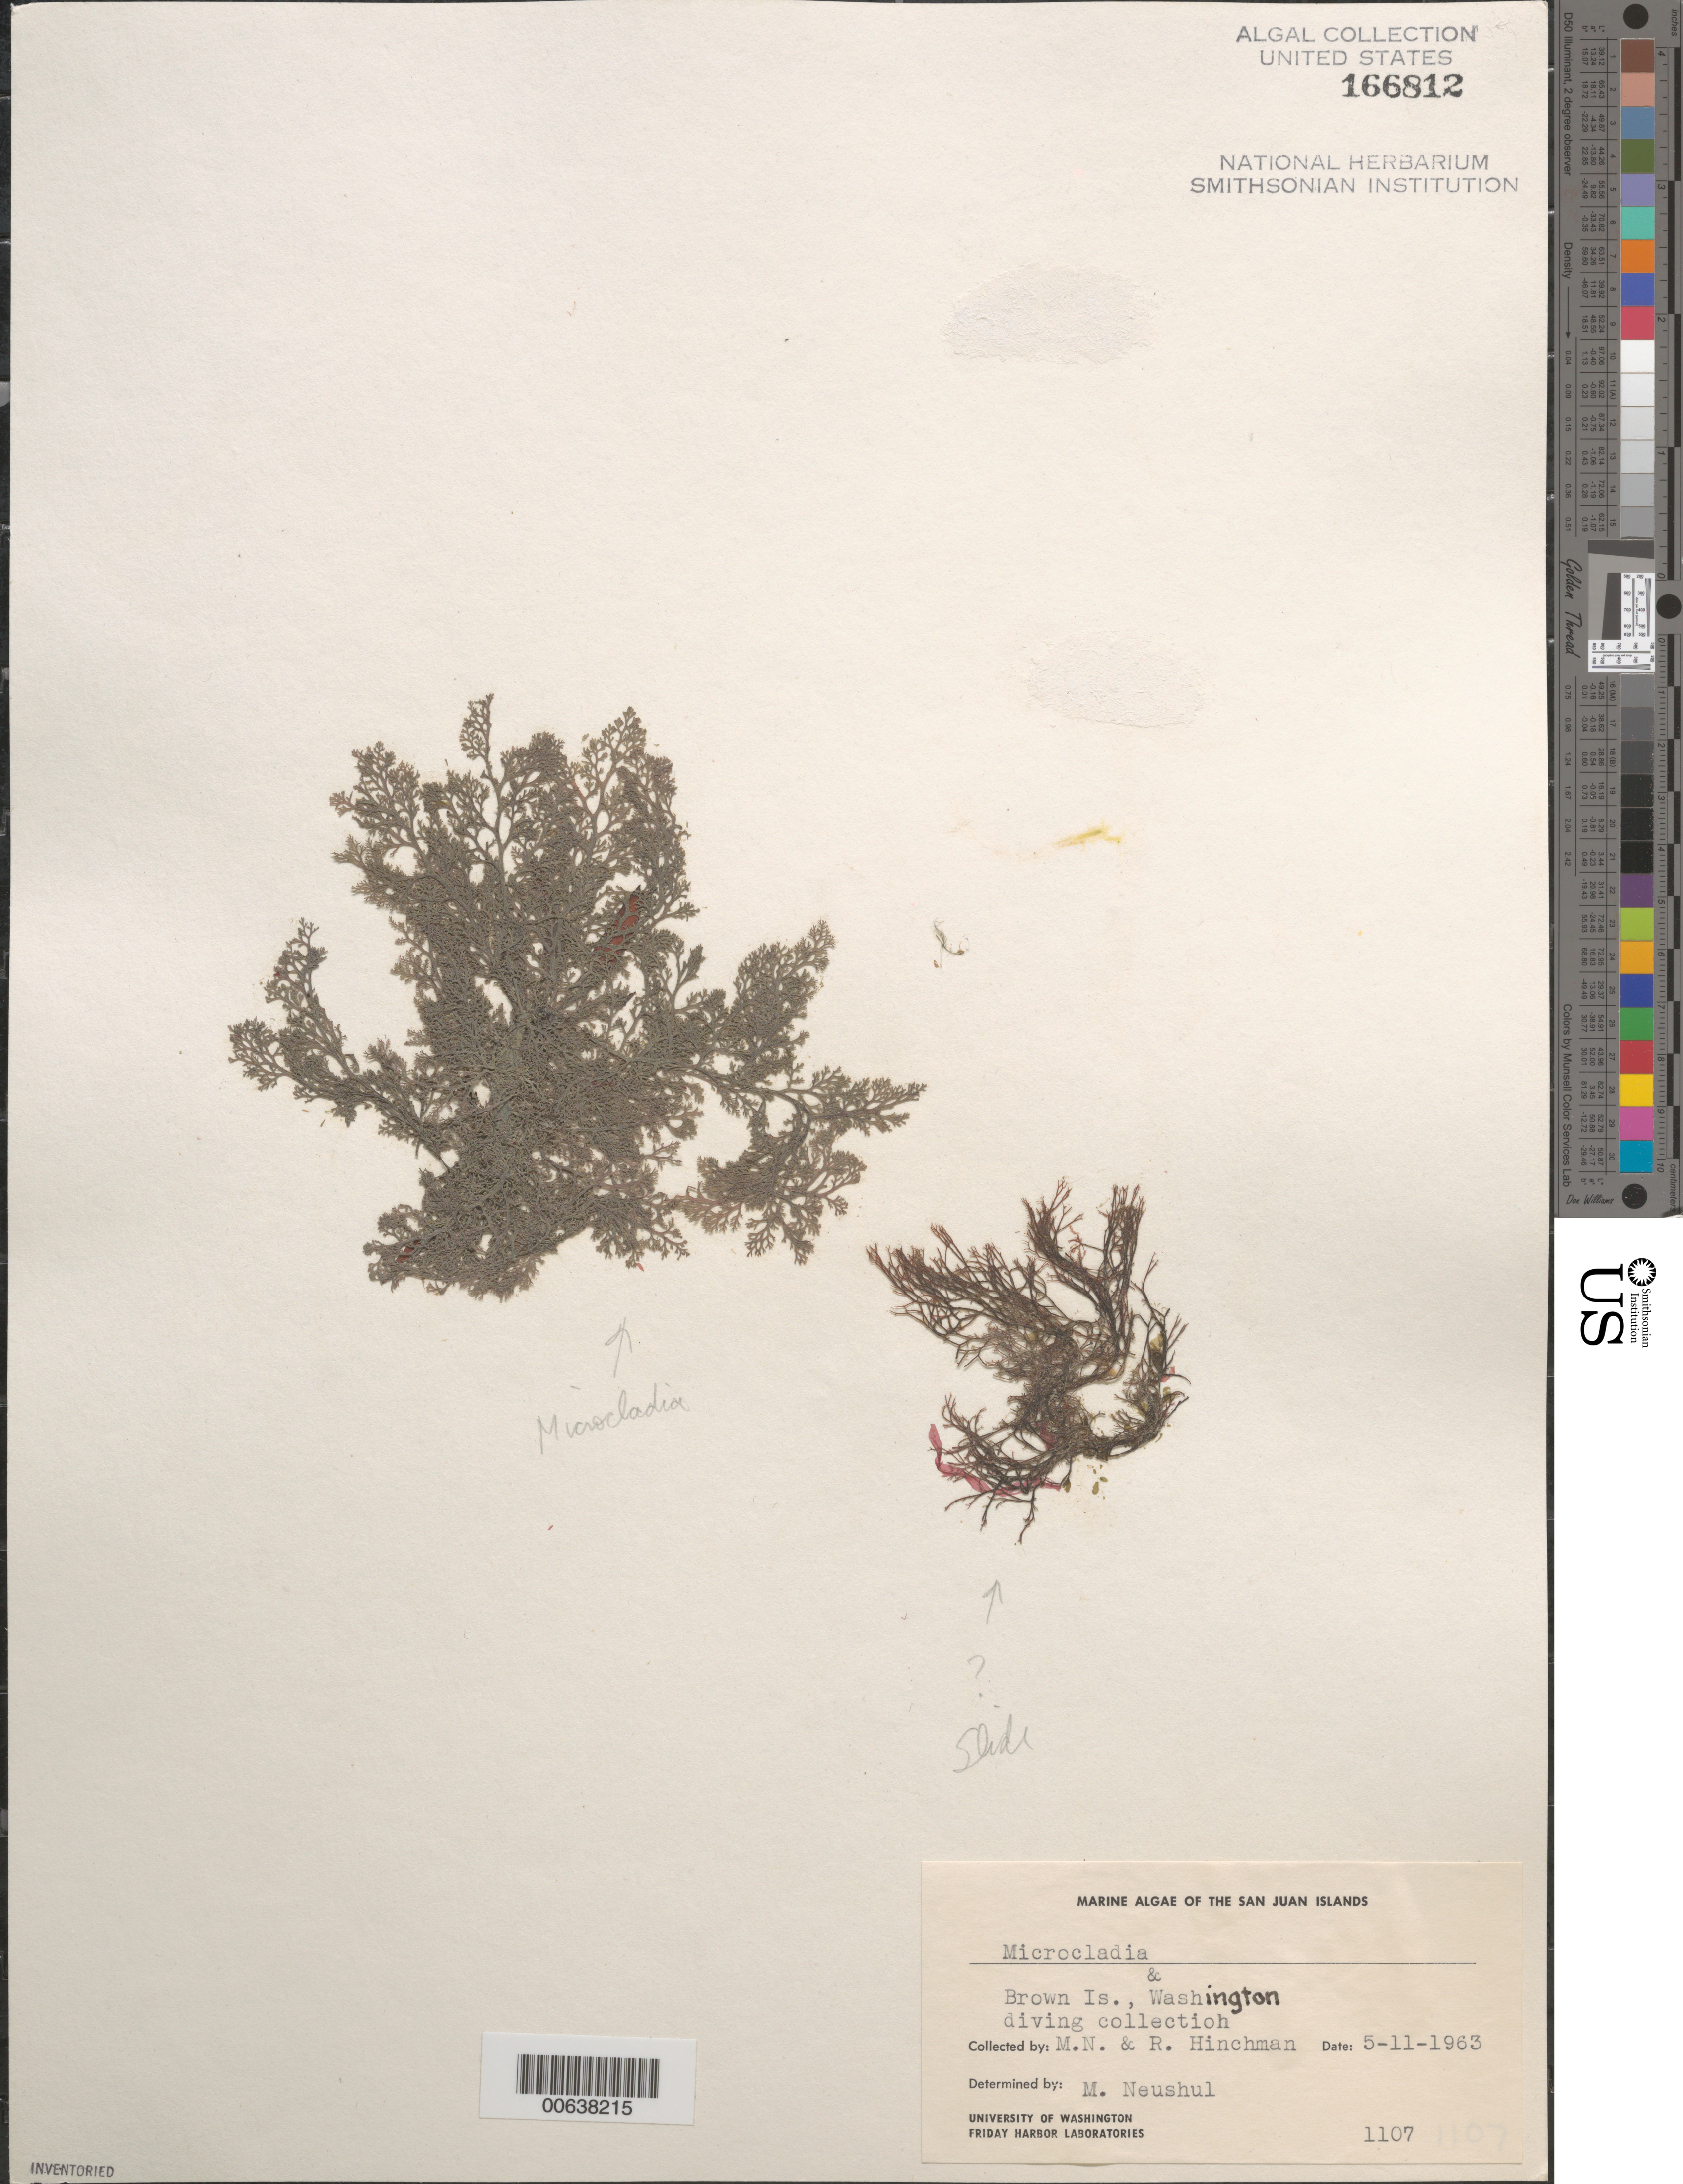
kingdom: Plantae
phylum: Rhodophyta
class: Florideophyceae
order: Ceramiales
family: Ceramiaceae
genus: Microcladia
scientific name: Microcladia sp.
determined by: Neushul, M.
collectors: M. Neushul & R. Hinchman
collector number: Neushul 1107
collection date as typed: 11 May 1963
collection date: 1963-05-11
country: United States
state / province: Washington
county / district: San Juan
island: Brown Island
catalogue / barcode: US 166812